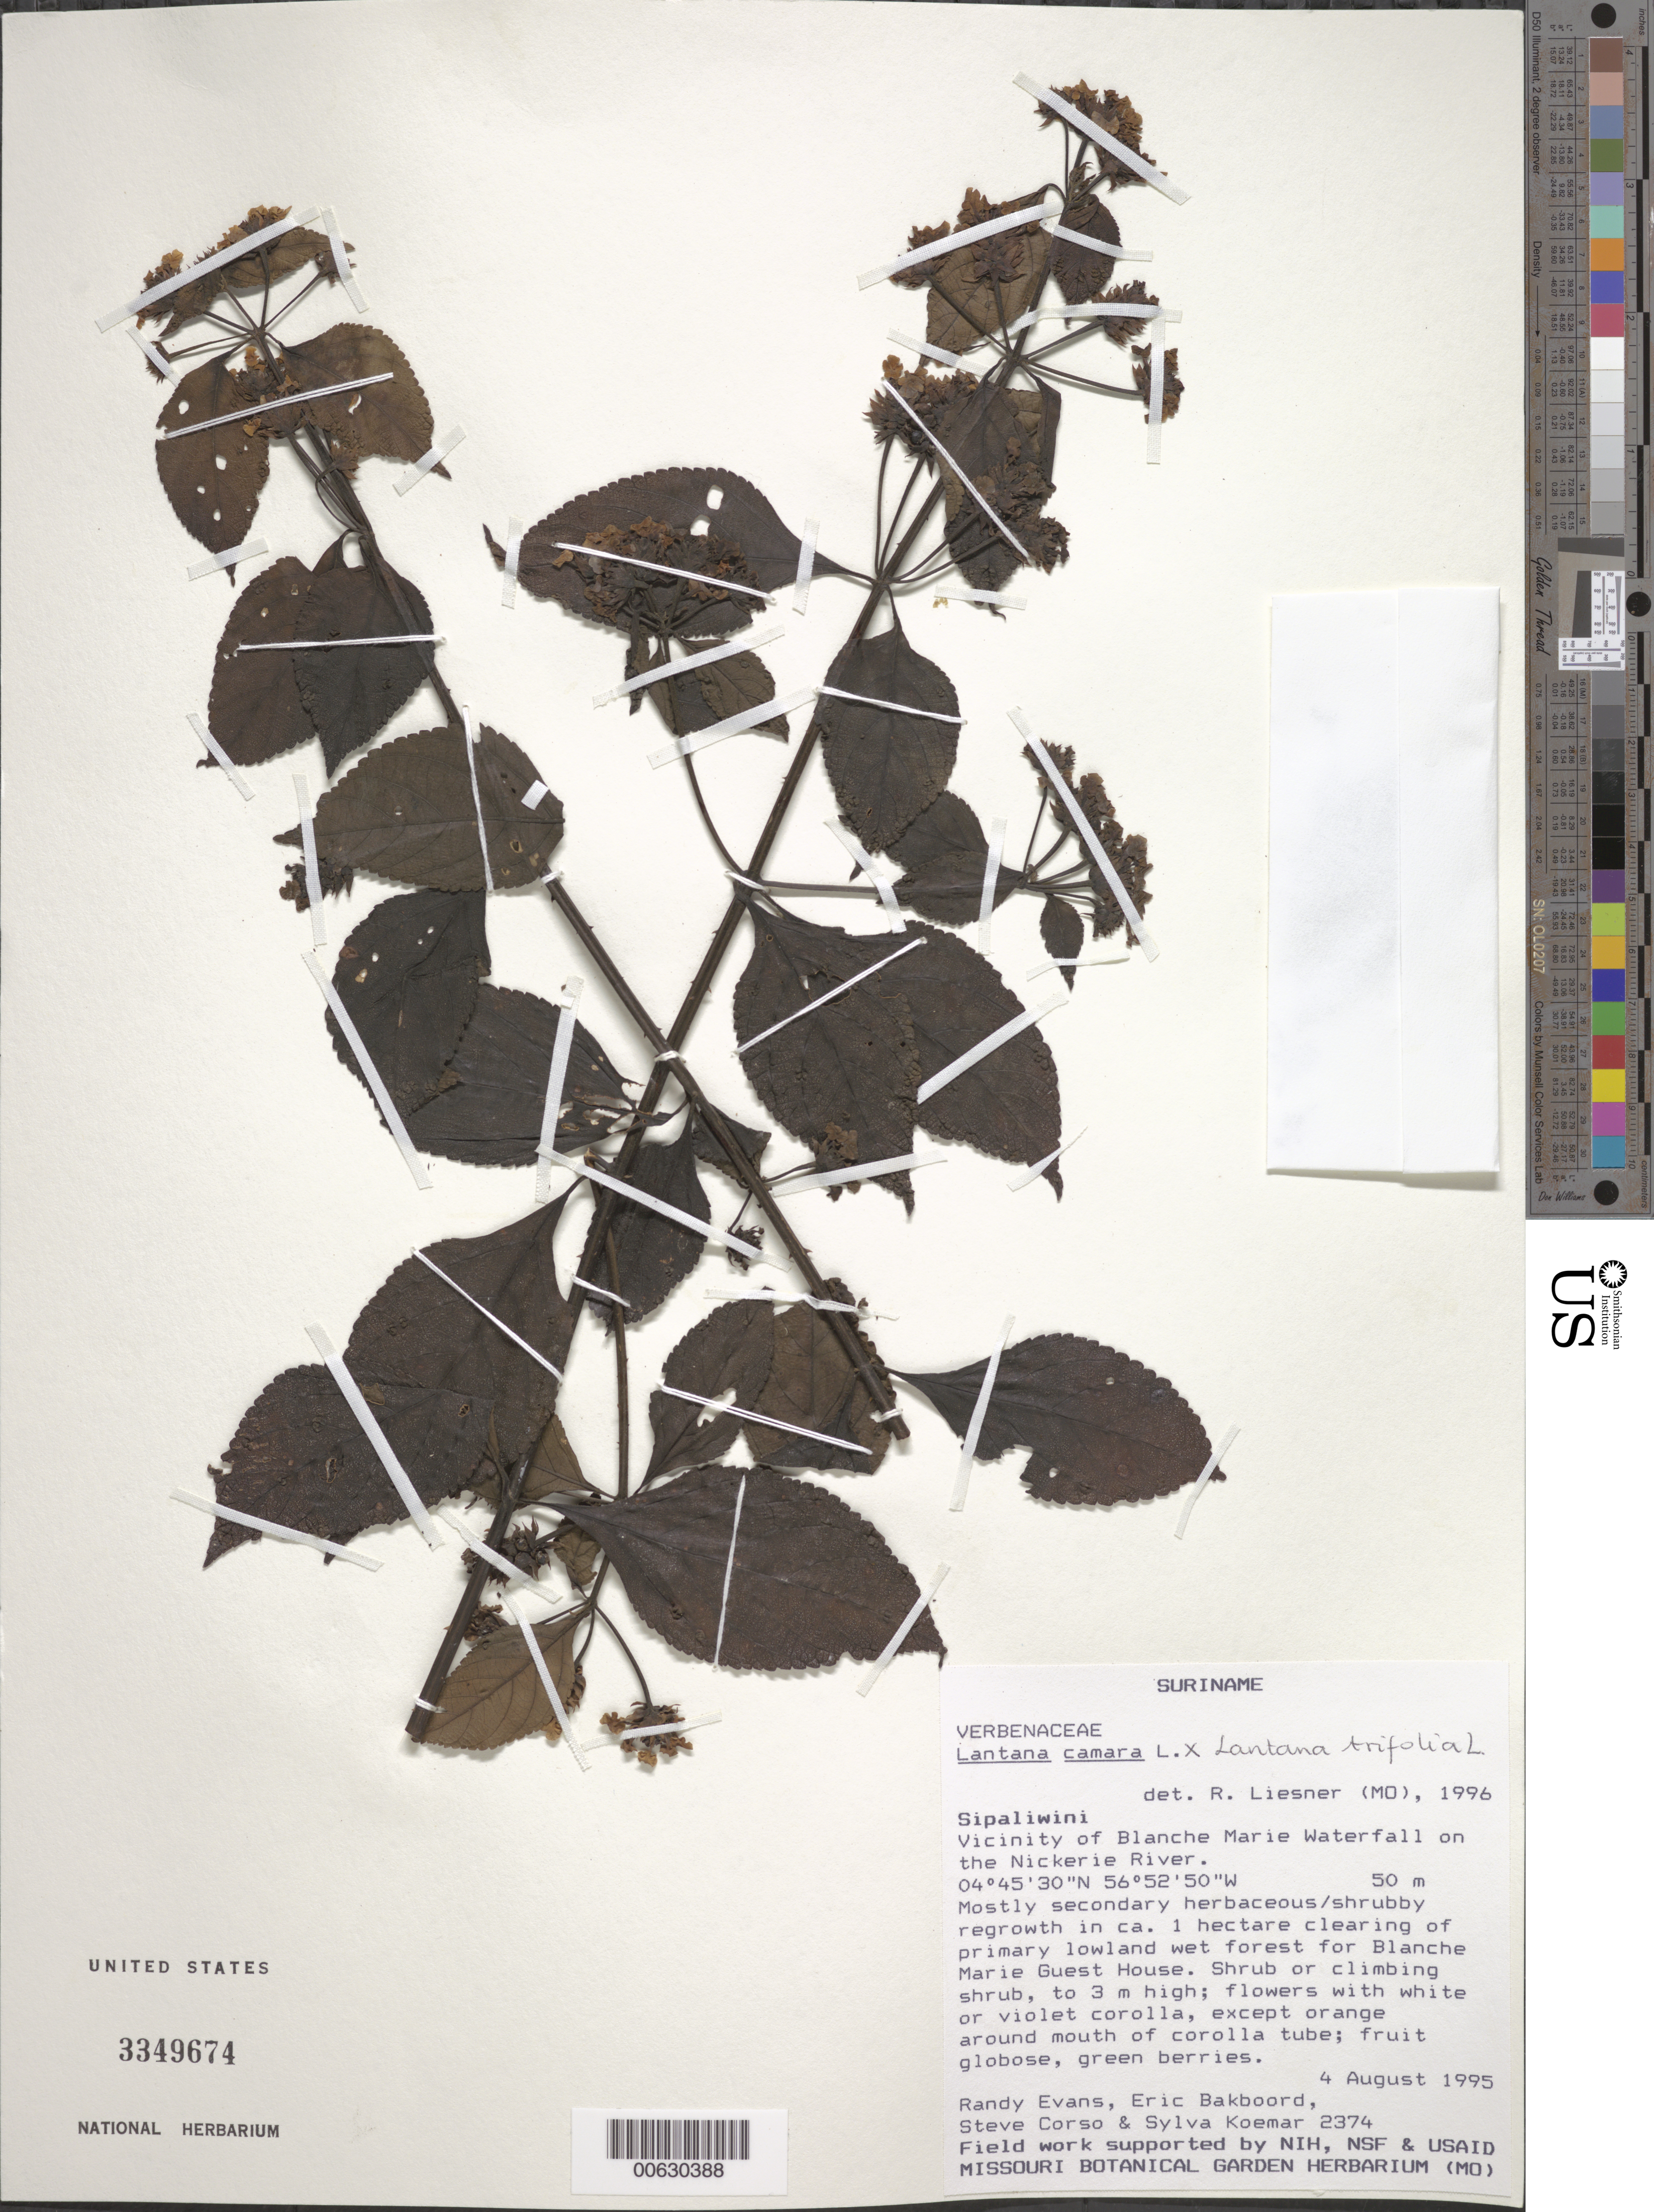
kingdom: Plantae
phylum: Tracheophyta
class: Magnoliopsida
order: Lamiales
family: Verbenaceae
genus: Lantana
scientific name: Lantana trifolia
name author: L.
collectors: R. Evans, E. Bakboord, S. Corso & S. Koemar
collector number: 2374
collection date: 1995-08-04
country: Suriname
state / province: Sipaliwini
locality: Vicinity of Blanche Marie Waterfall on the Nickerie River.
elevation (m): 50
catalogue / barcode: US 3349674